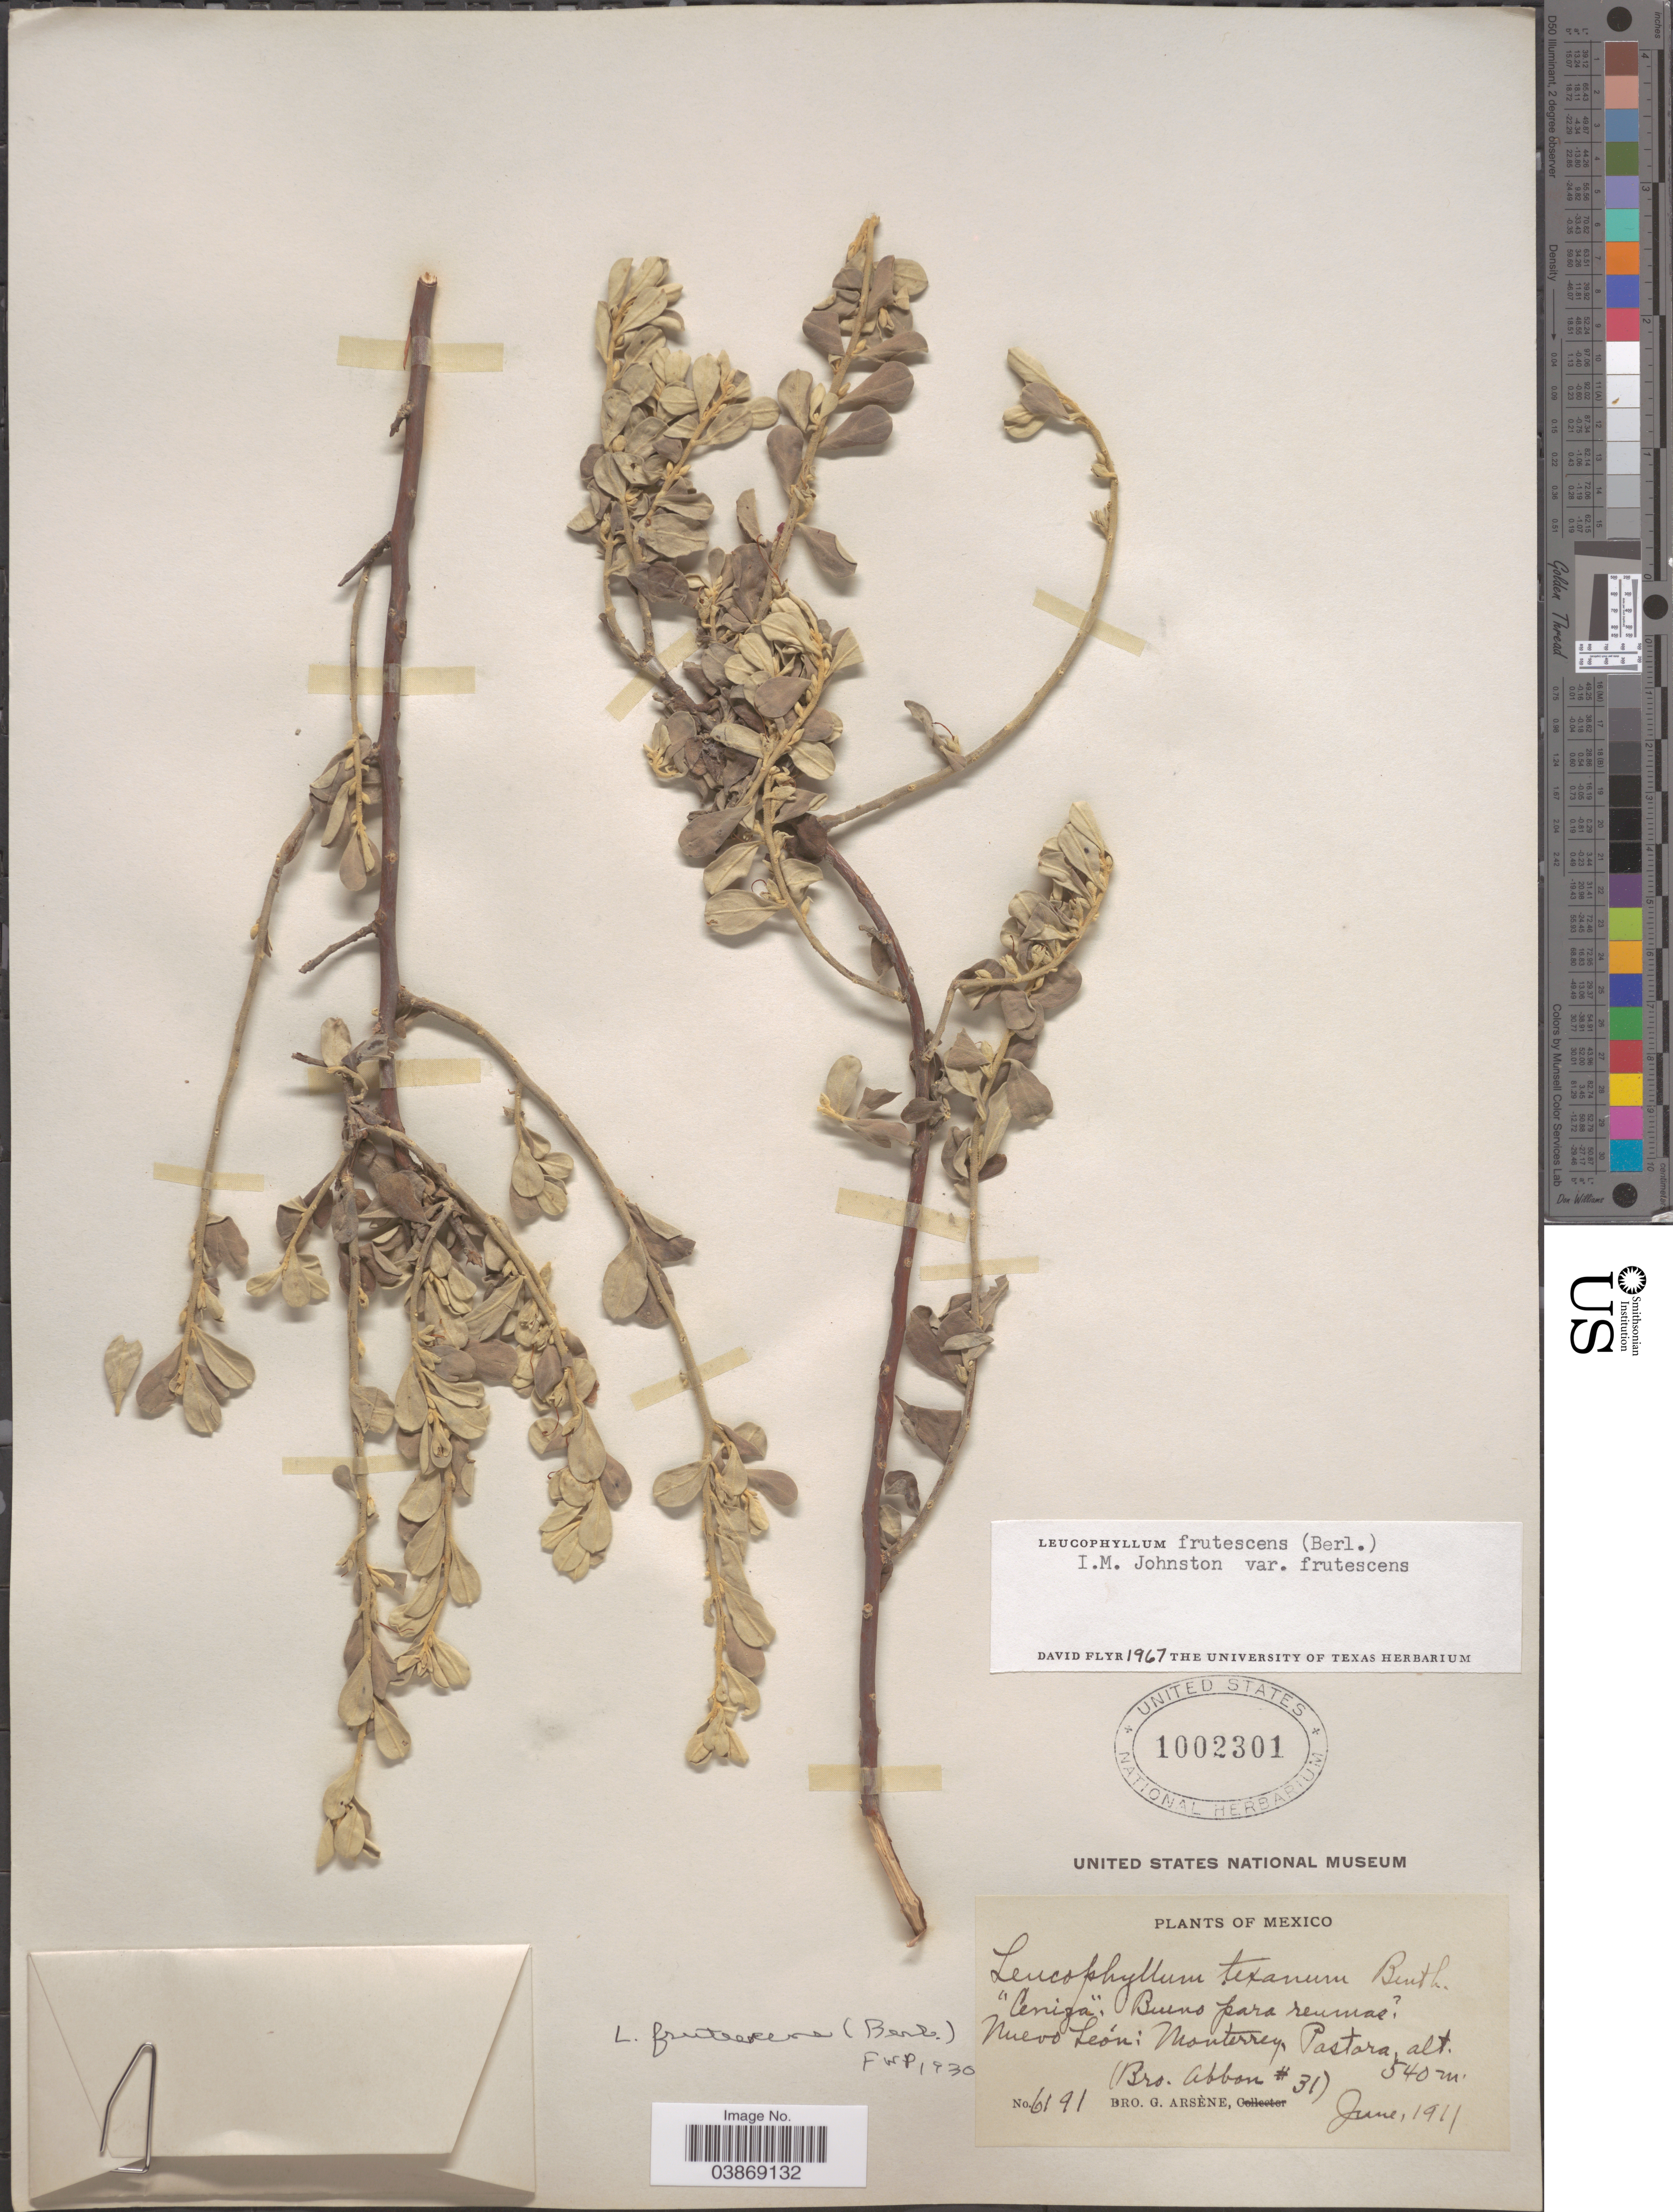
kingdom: Plantae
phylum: Tracheophyta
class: Magnoliopsida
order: Lamiales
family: Scrophulariaceae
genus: Leucophyllum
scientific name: Leucophyllum frutescens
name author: (Berland.) I.M. Johnst.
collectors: Bro. G. Arsène & Bro. Abbon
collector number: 6191/31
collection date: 1911-06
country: Mexico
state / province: Nuevo León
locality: Monterrey, Pastora.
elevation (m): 540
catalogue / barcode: US 1002301